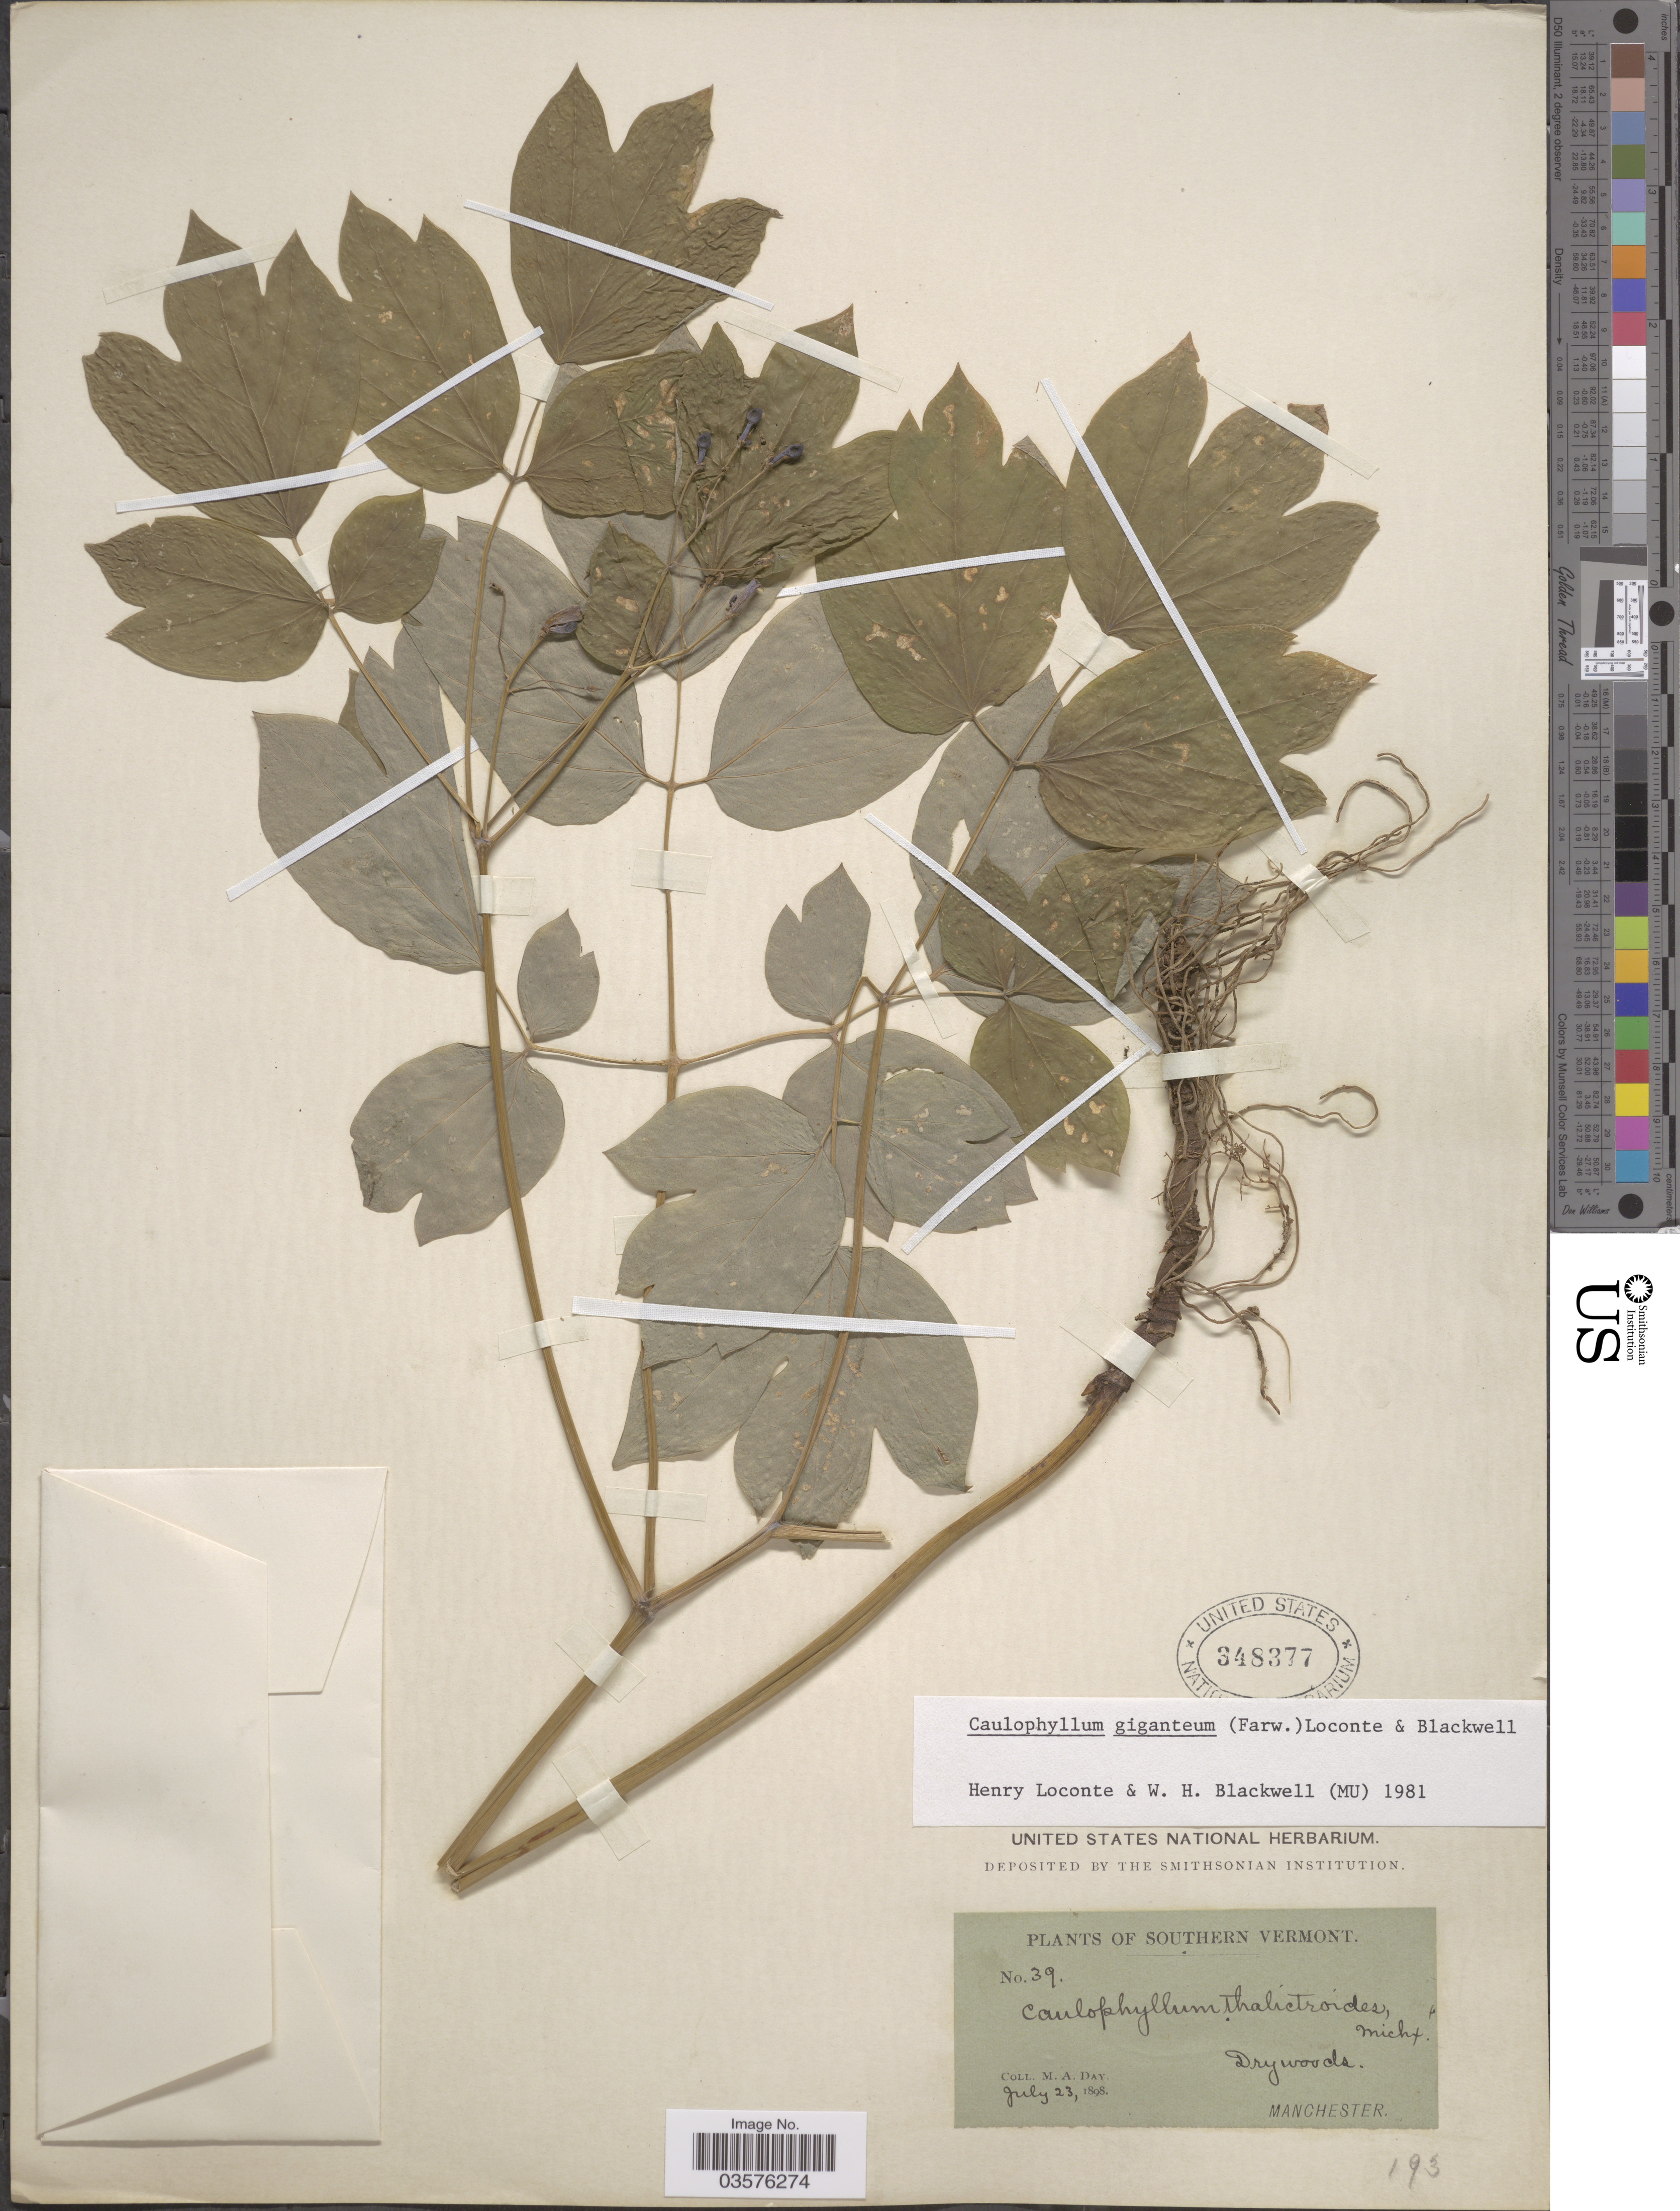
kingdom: Plantae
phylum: Tracheophyta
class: Magnoliopsida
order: Ranunculales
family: Berberidaceae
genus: Caulophyllum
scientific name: Caulophyllum giganteum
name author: (Farw.) Loconte & W.H. Blackw.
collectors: M. Day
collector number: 39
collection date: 1898-07-23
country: United States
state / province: Vermont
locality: Southern Vermont. Manchester.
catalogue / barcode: US 348377